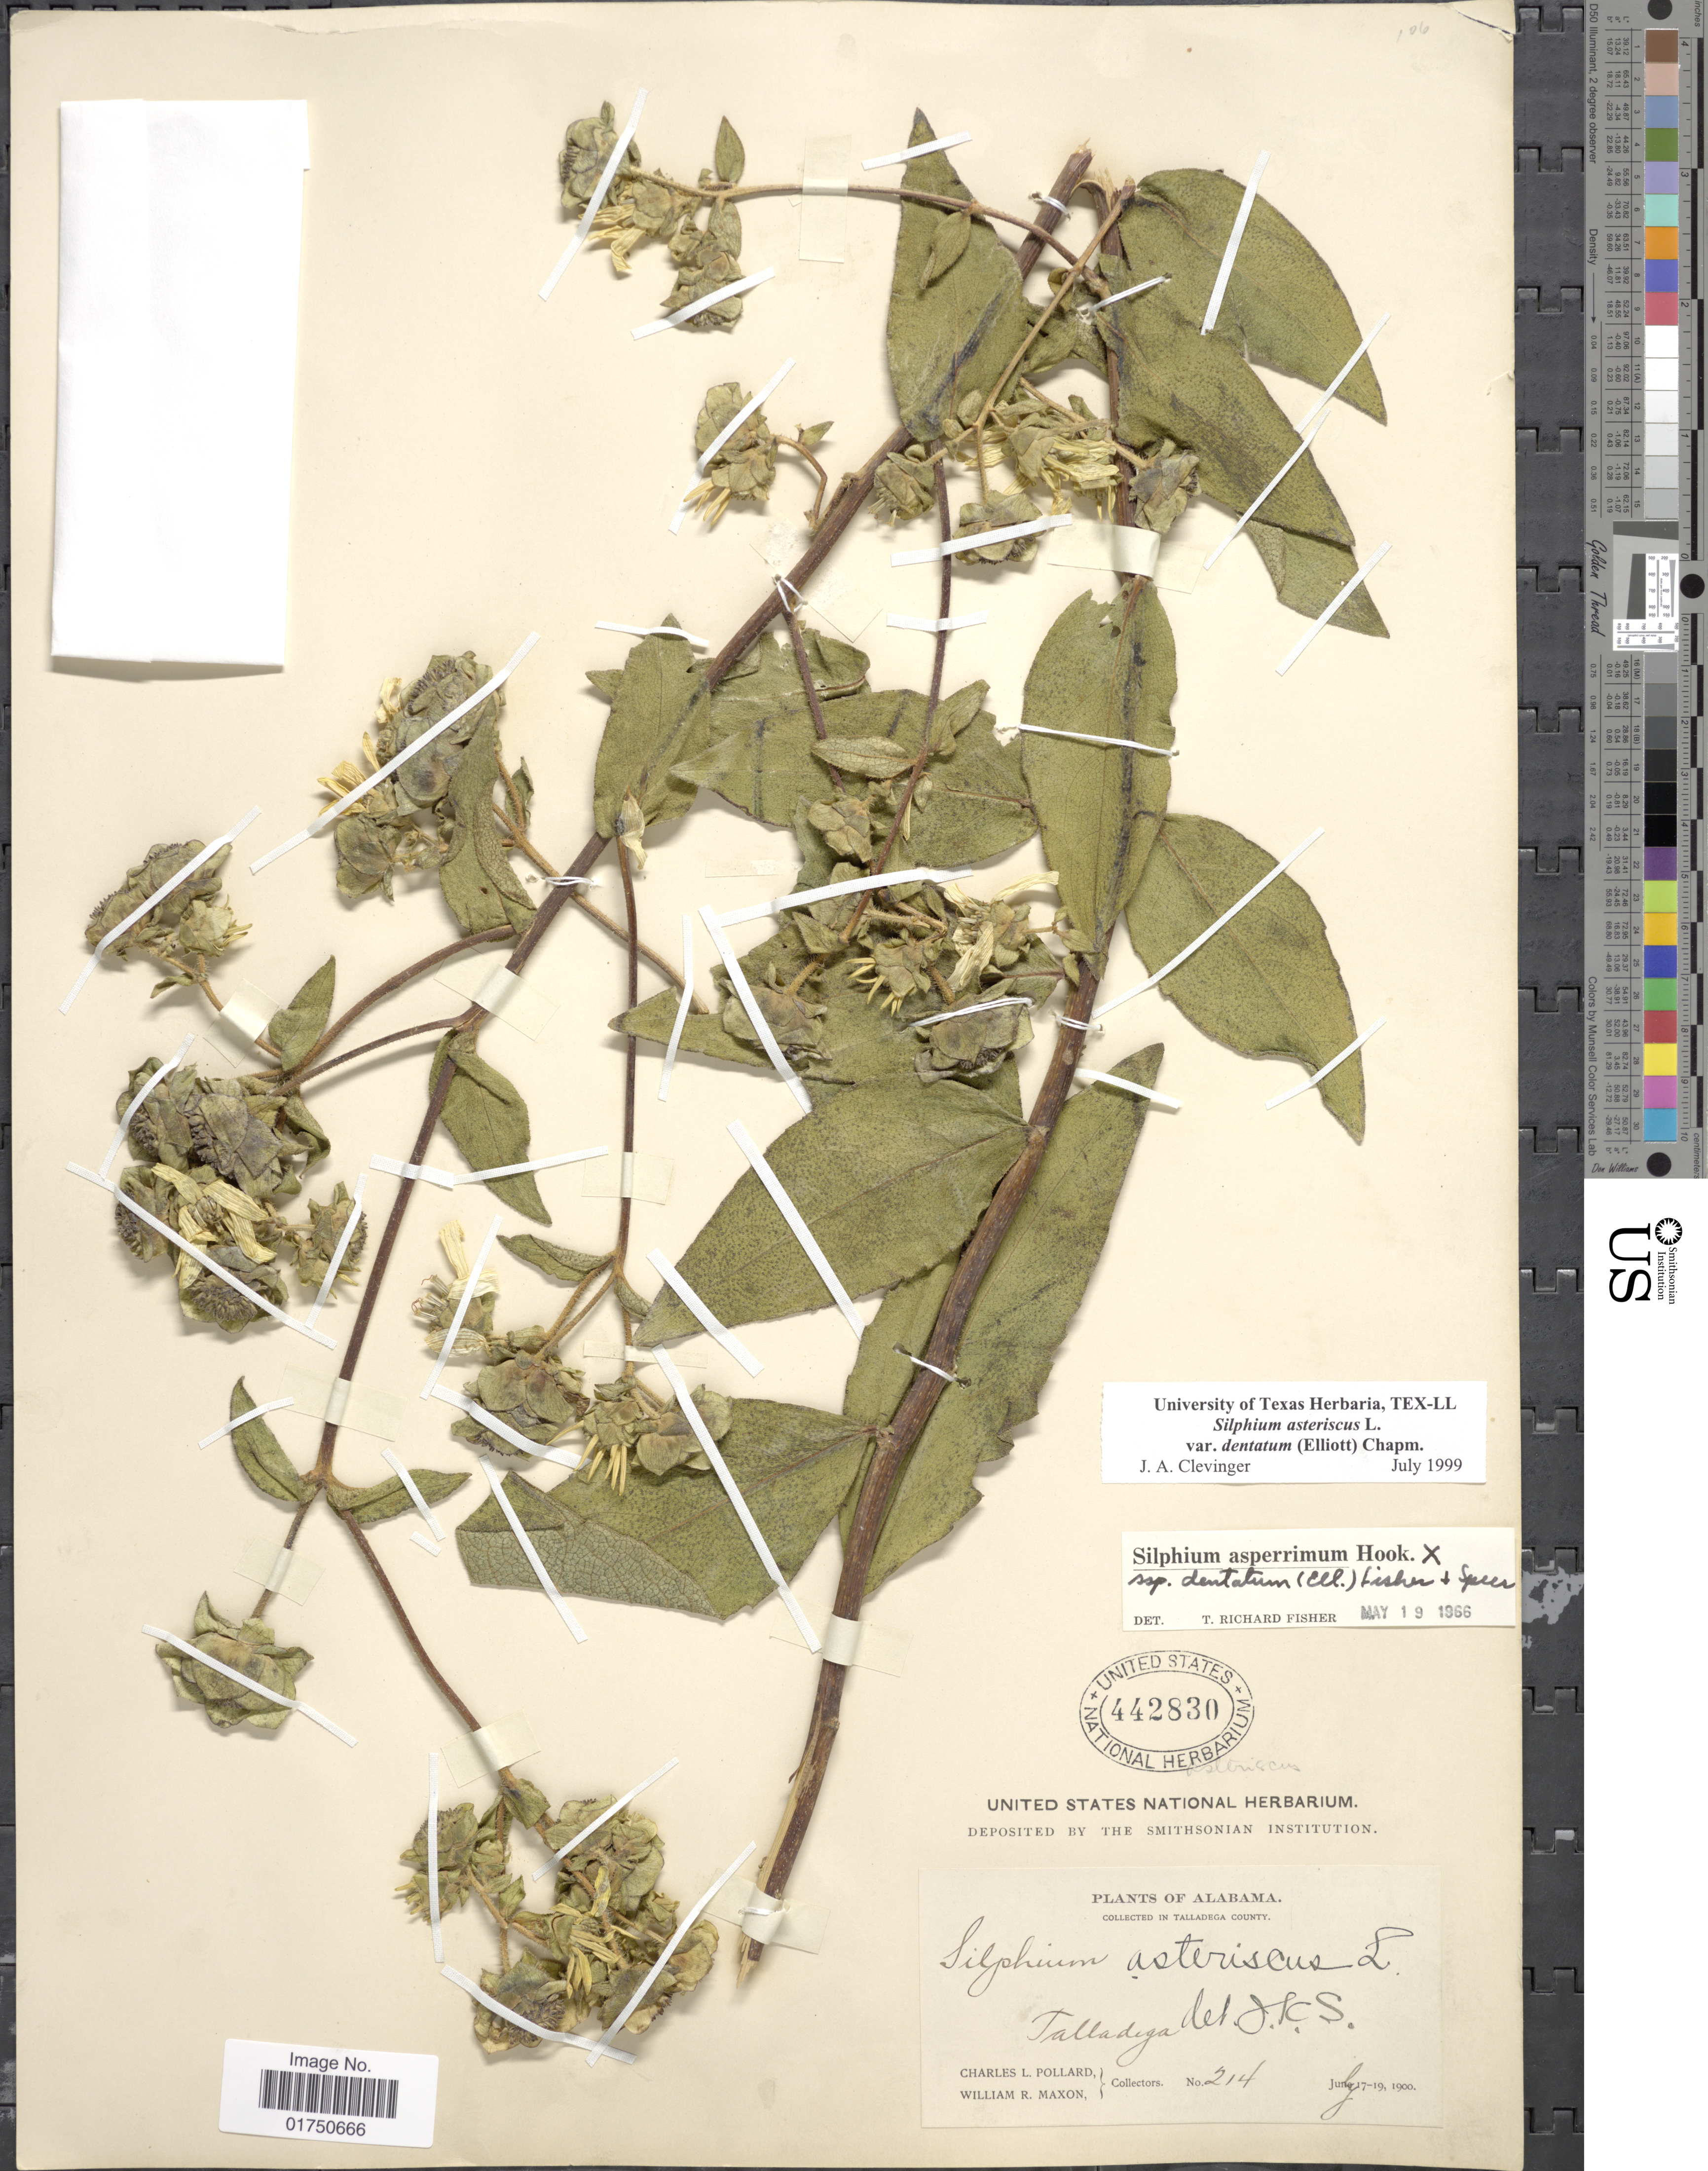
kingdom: Plantae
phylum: Tracheophyta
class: Magnoliopsida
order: Asterales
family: Asteraceae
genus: Silphium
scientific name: Silphium asteriscus var. dentatum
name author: (Elliott) Chapm.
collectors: C. L. Pollard & W. R. Maxon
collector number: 214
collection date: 1900-07-17/1900-07-19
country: United States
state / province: Alabama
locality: In Talladega County. Talladega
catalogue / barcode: US 442830